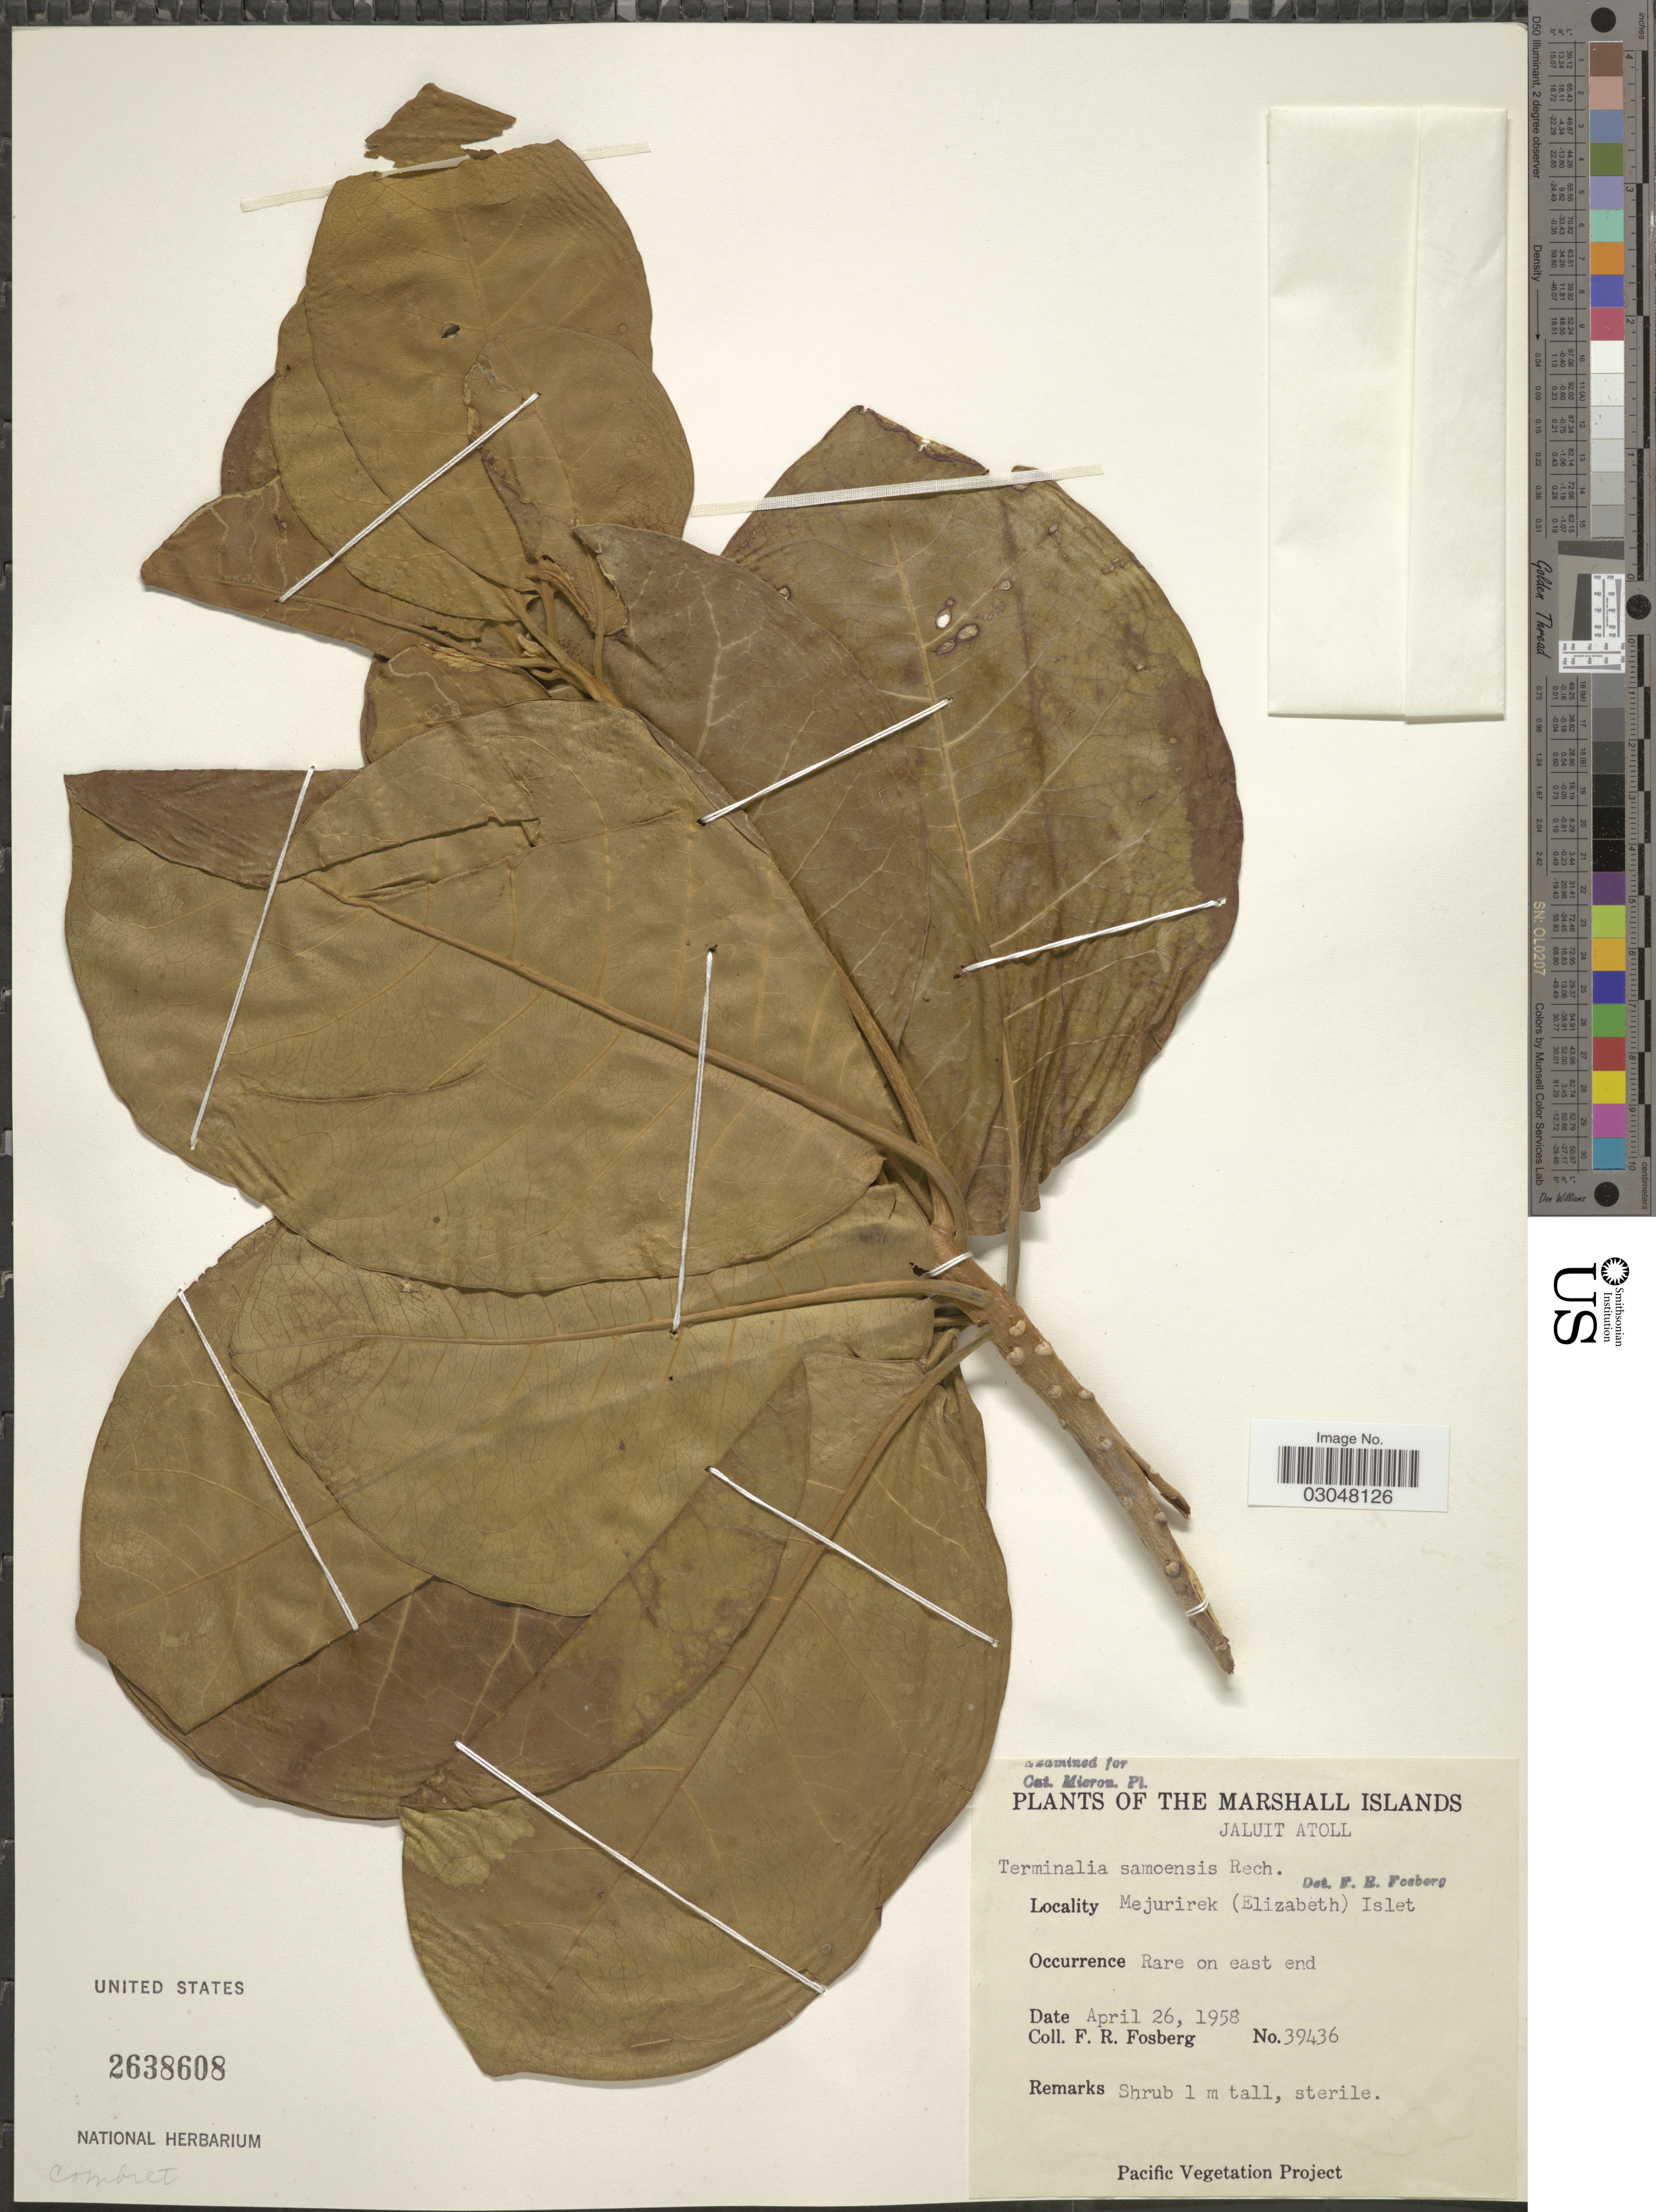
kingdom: Plantae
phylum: Tracheophyta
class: Magnoliopsida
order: Myrtales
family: Combretaceae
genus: Terminalia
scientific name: Terminalia samoensis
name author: Rech.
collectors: F. R. Fosberg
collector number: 39436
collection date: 1958-04-26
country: Marshall Islands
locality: Jaluit Atoll. Mejurirek (Elizabeth) Islet. Pacific.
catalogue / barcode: US 2638608